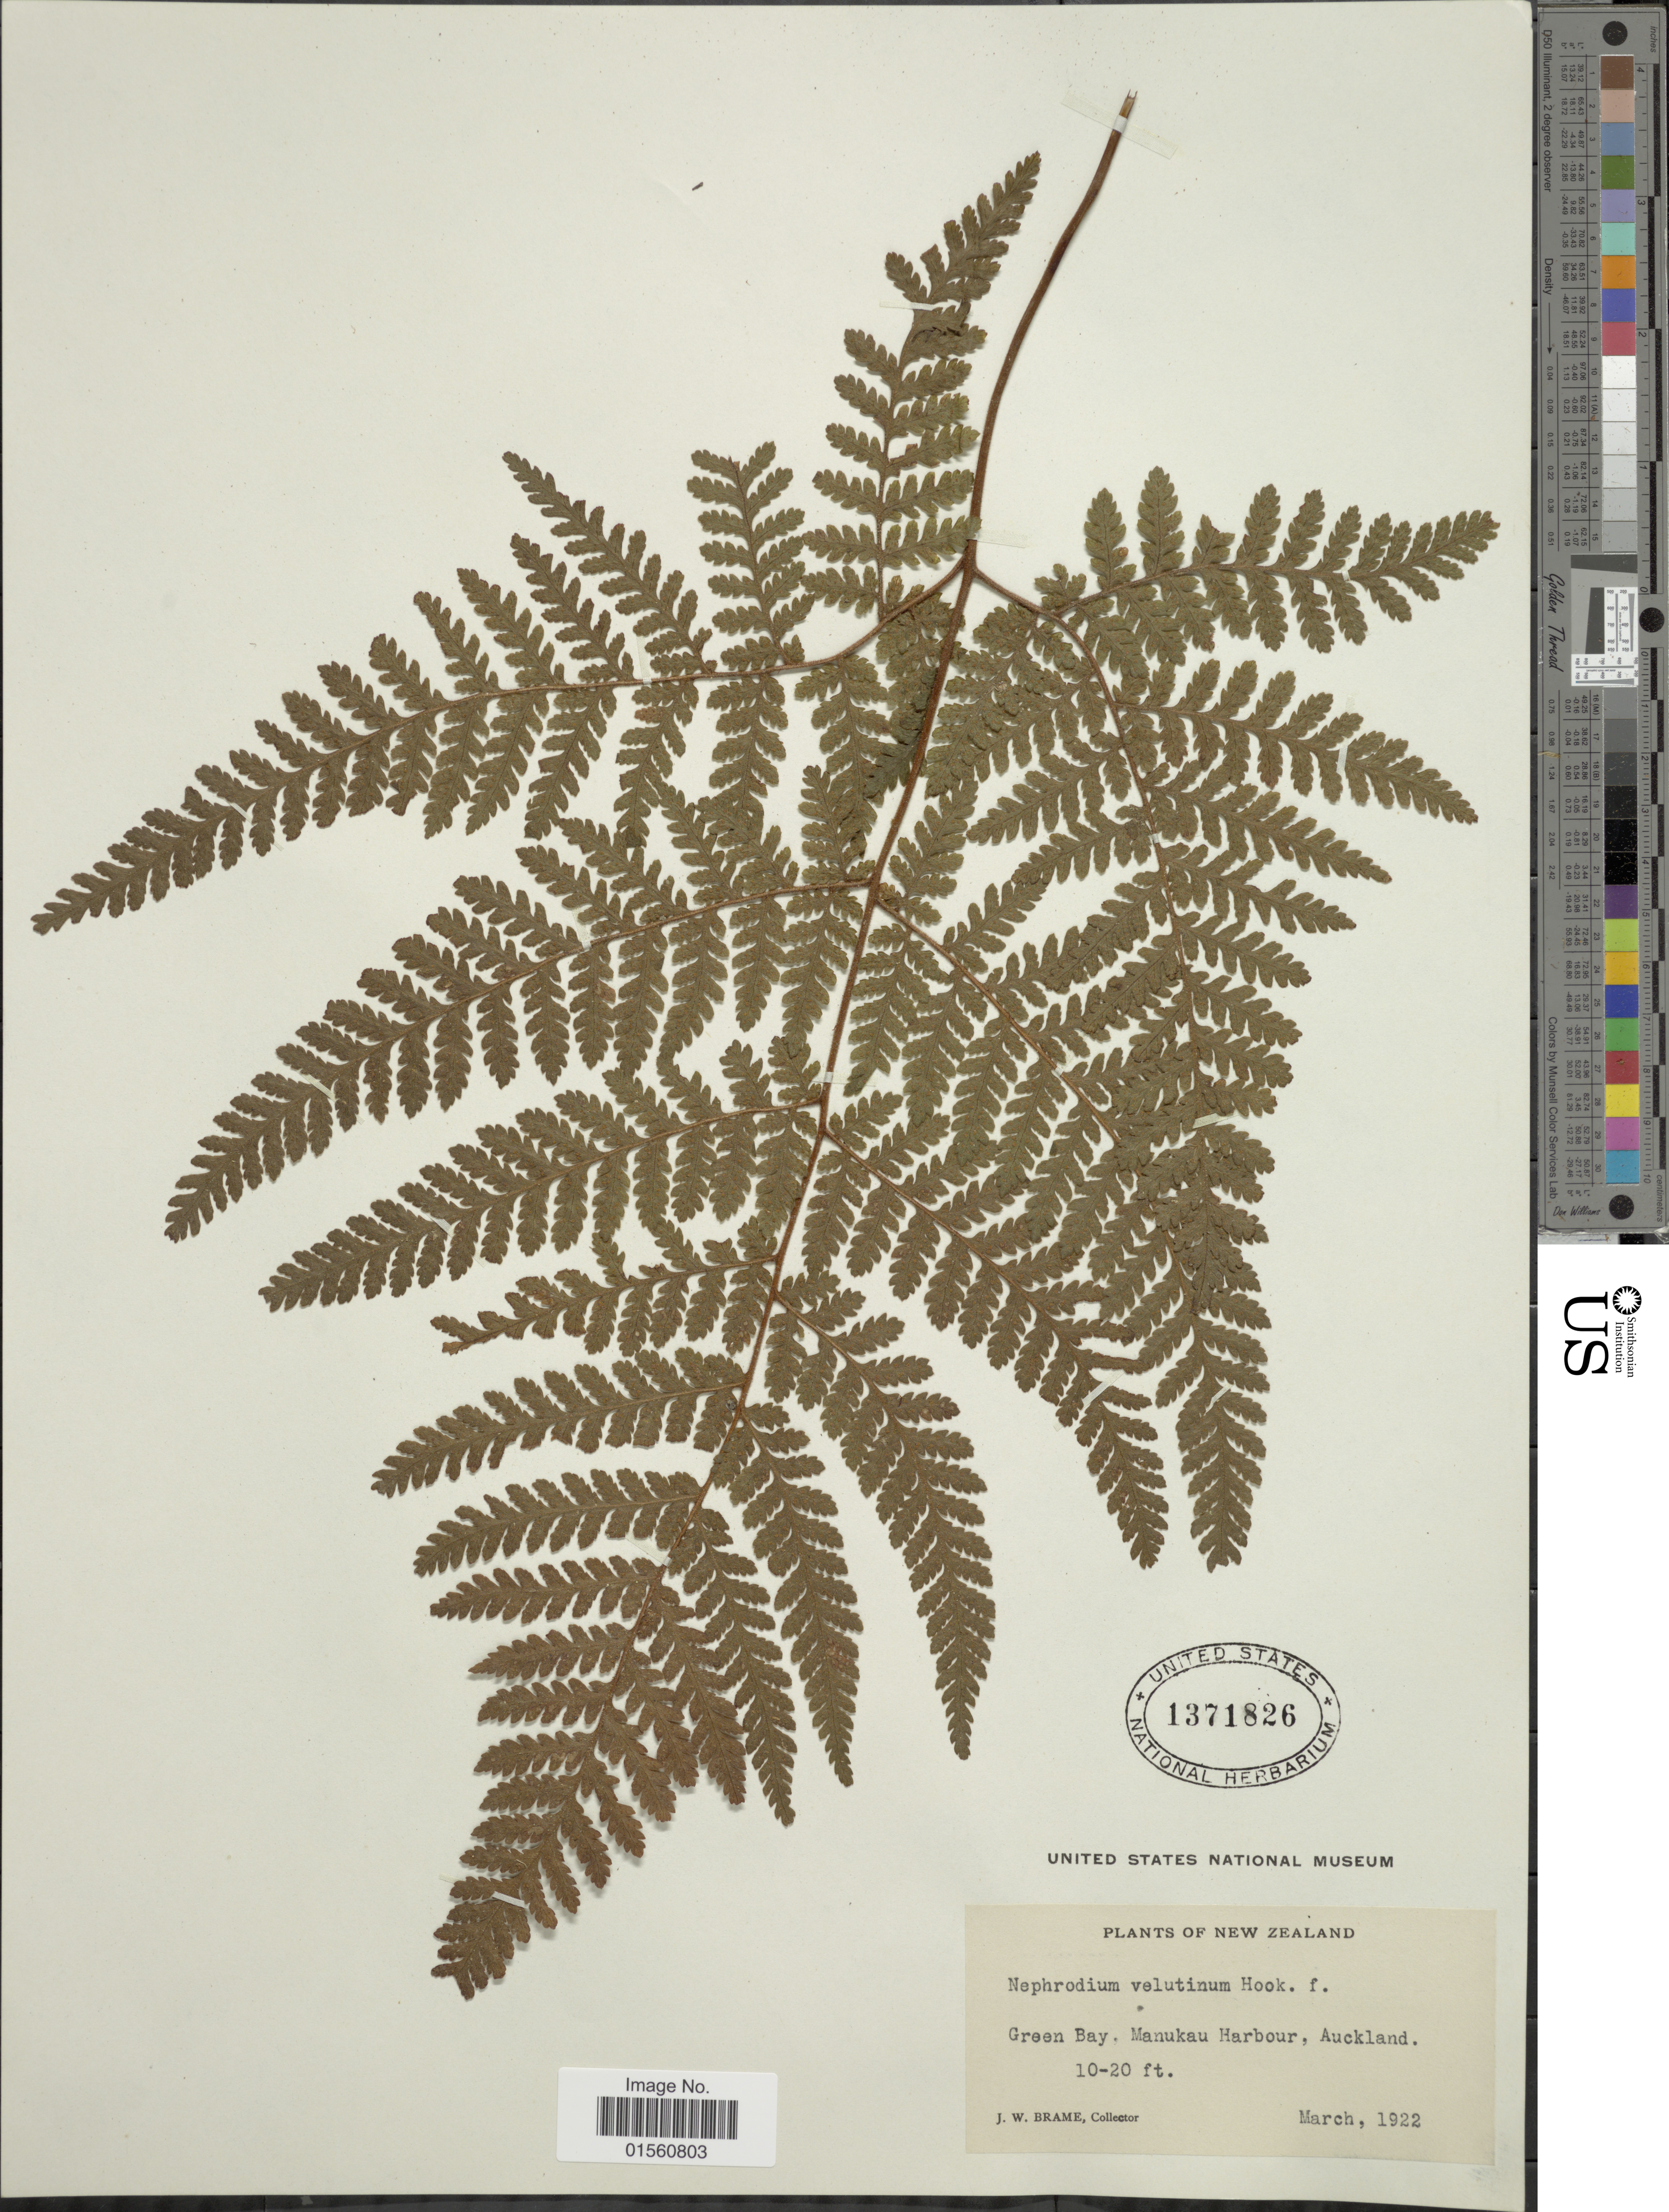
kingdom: Plantae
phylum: Tracheophyta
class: Polypodiopsida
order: Polypodiales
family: Dryopteridaceae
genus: Lastreopsis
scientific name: Lastreopsis velutina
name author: (A. Rich.) Tindale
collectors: J. Brame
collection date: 1922-03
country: New Zealand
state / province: Auckland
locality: Green Bay, Manukau Harbour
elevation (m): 3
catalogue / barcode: US 1371826